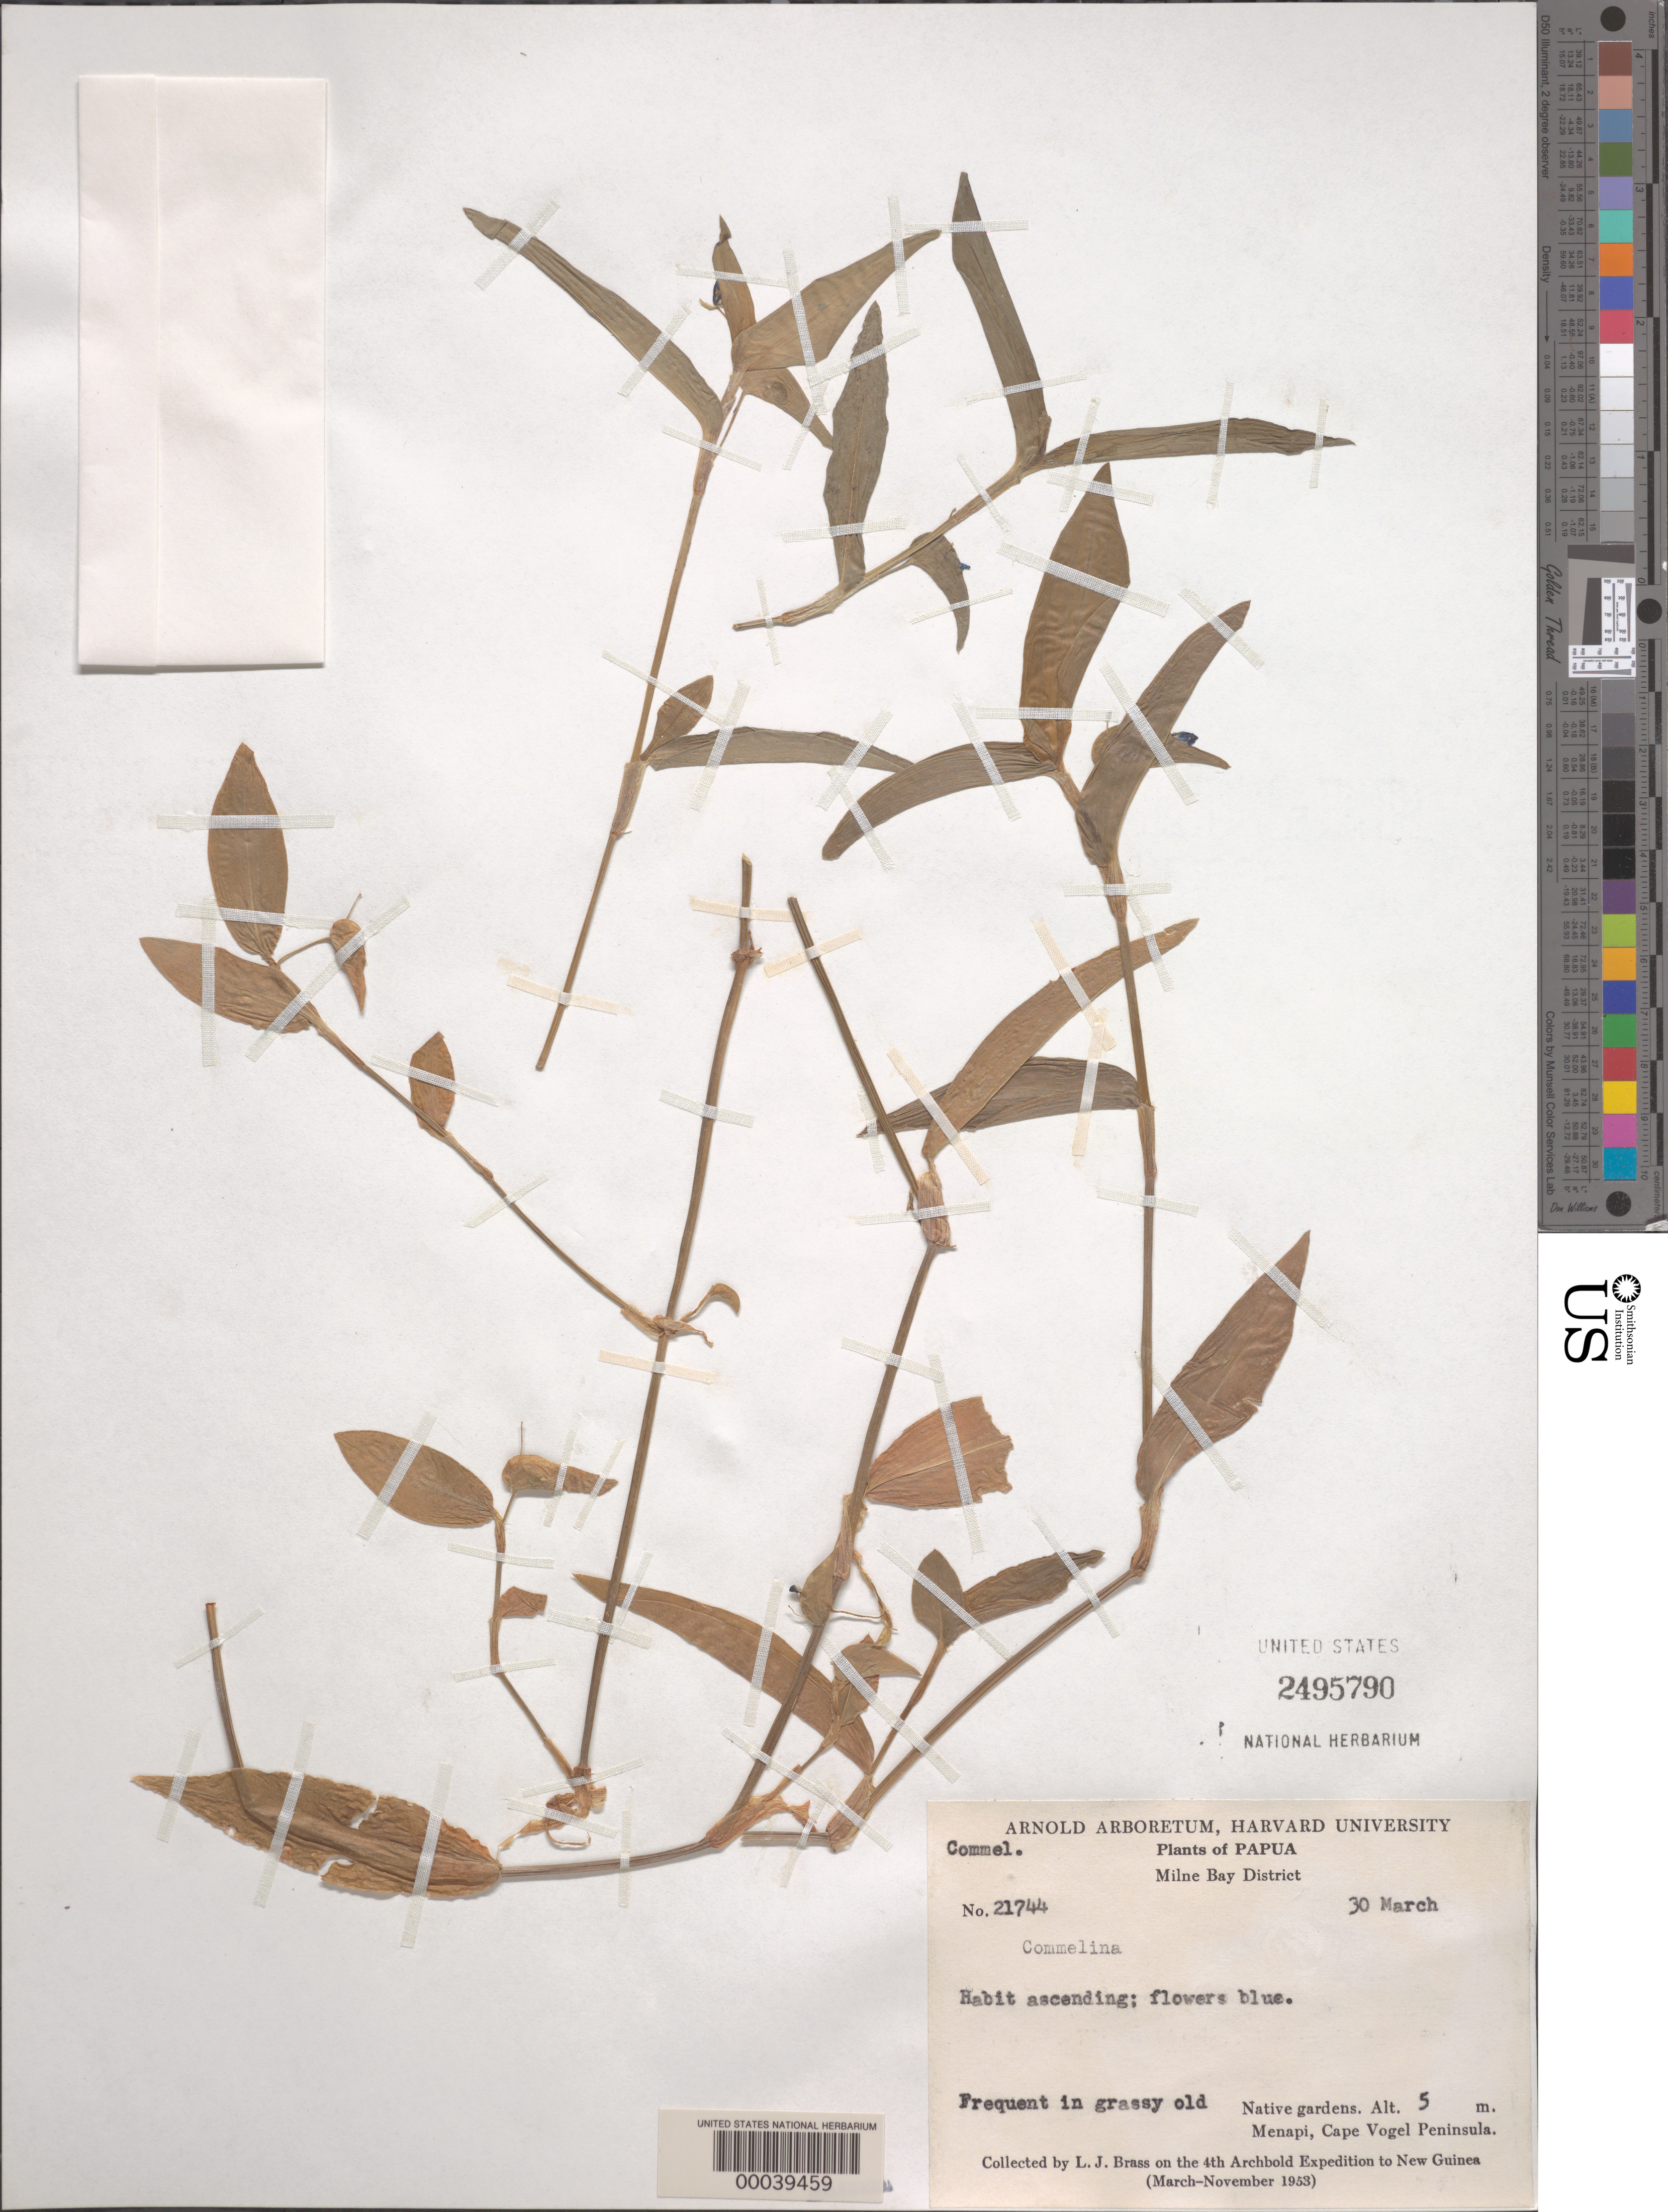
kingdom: Plantae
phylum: Tracheophyta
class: Liliopsida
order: Commelinales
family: Commelinaceae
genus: Commelina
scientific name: Commelina sp.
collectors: L. J. Brass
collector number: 21744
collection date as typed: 30 Mar 1953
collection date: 1953-03-30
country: Papua New Guinea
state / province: Milne Bay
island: New Guinea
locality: Cape vogel peninsula, menapi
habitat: Old, grassy garden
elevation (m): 5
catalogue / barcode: US 2495790